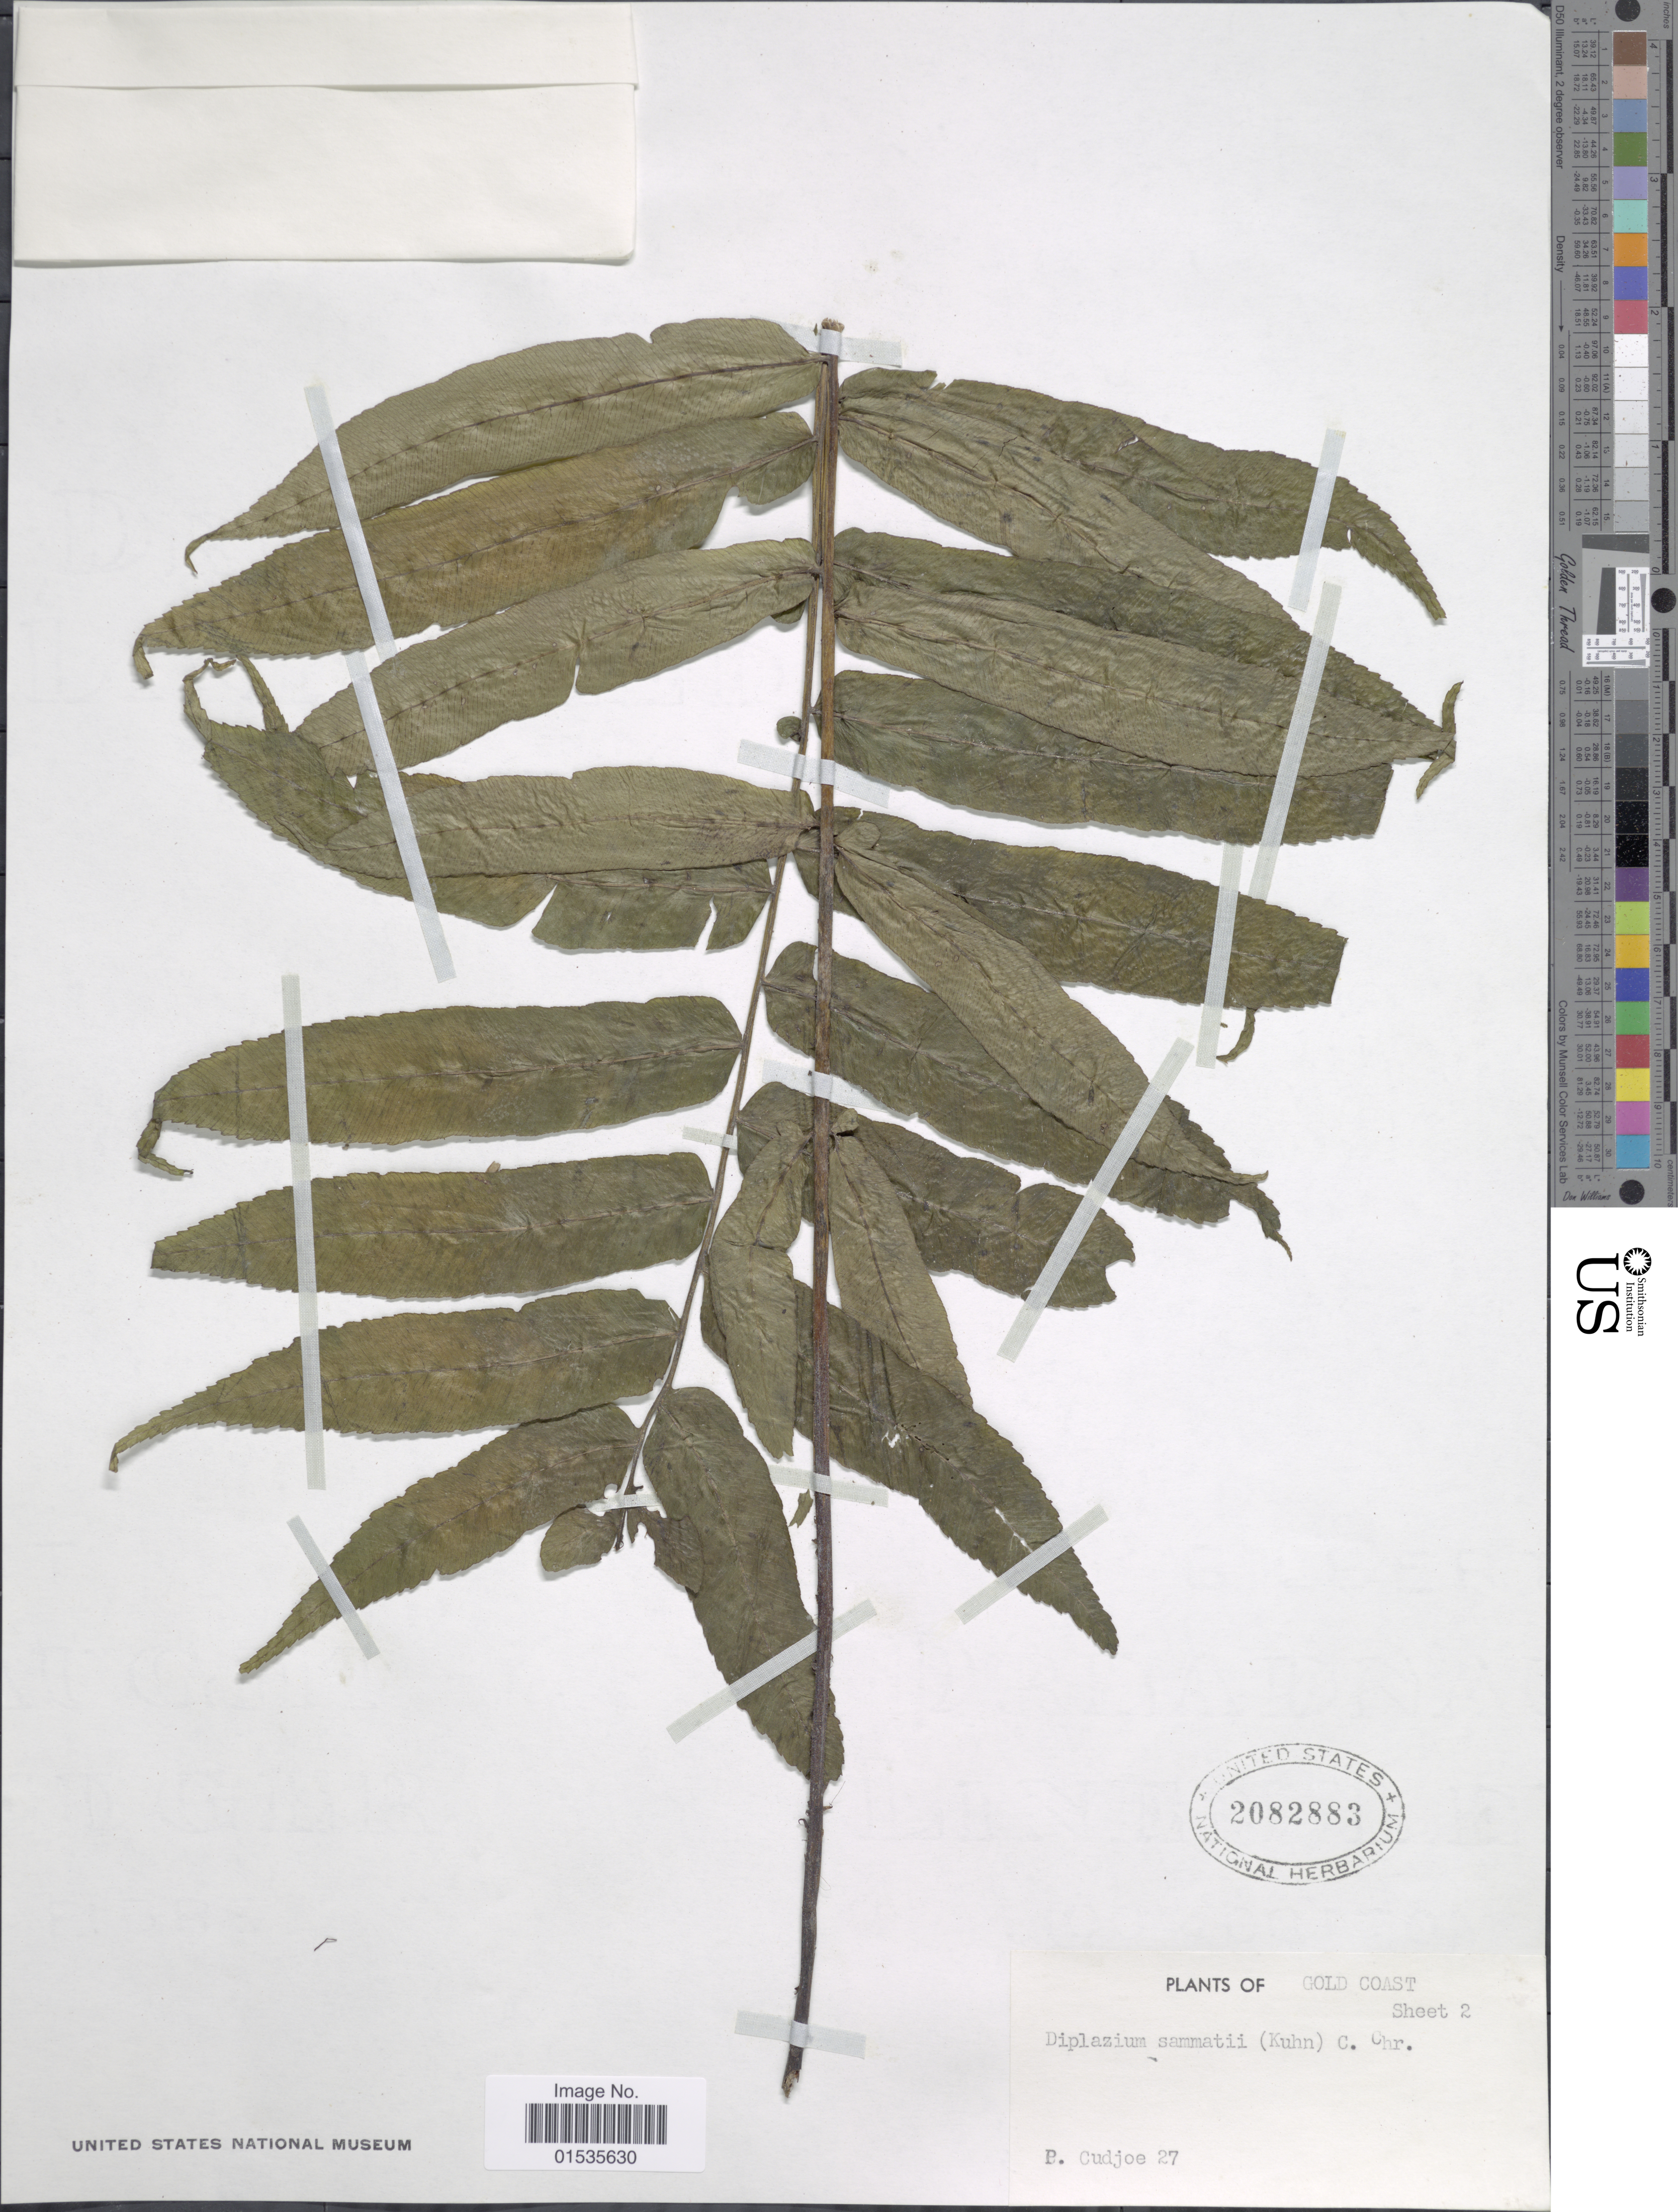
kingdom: Plantae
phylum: Tracheophyta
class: Polypodiopsida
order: Polypodiales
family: Athyriaceae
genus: Diplazium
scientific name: Diplazium sammatii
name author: (Kuhn) C. Chr.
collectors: P. Cudjoe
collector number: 27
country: Ghana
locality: Gold Coast.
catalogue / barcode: US 2082883